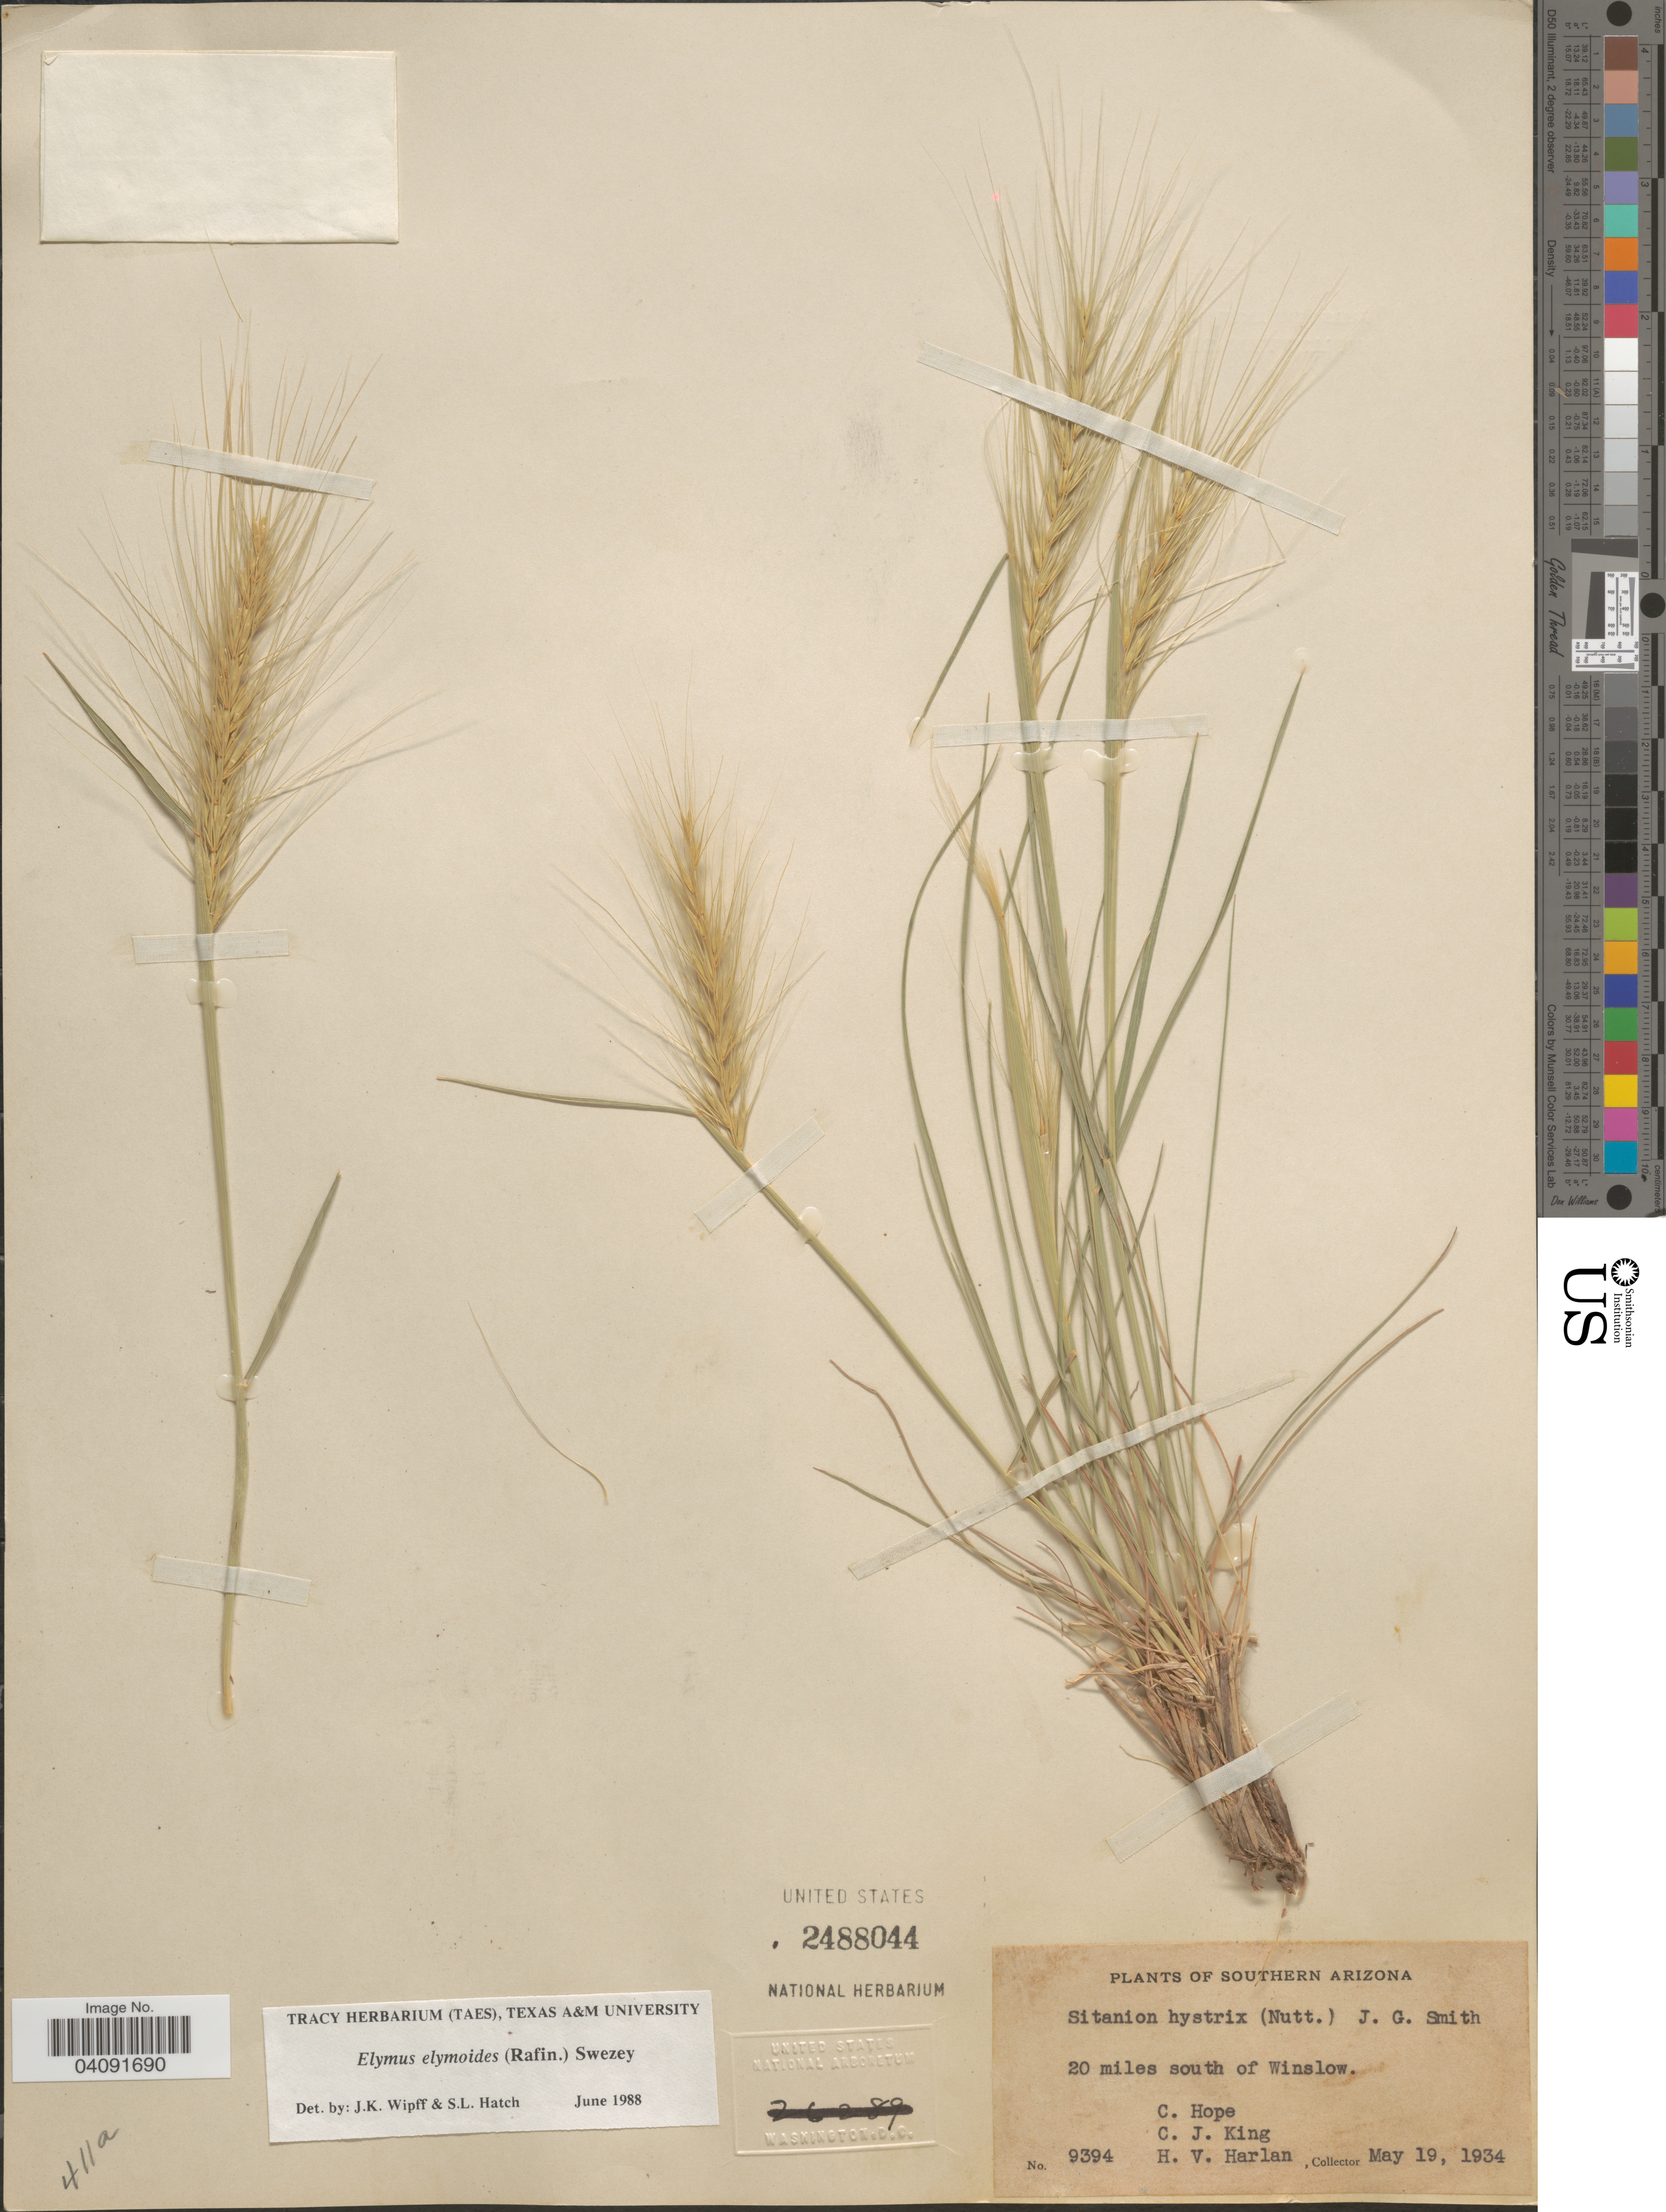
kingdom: Plantae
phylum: Tracheophyta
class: Liliopsida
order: Poales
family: Poaceae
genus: Elymus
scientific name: Elymus elymoides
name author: (Raf.) Swezey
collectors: C. Hope, C. J. King & H. Harlan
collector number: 9394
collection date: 1934-05-19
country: United States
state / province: Arizona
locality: Southern Arizona. 20 miles south of Winslow.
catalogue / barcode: US 2488044